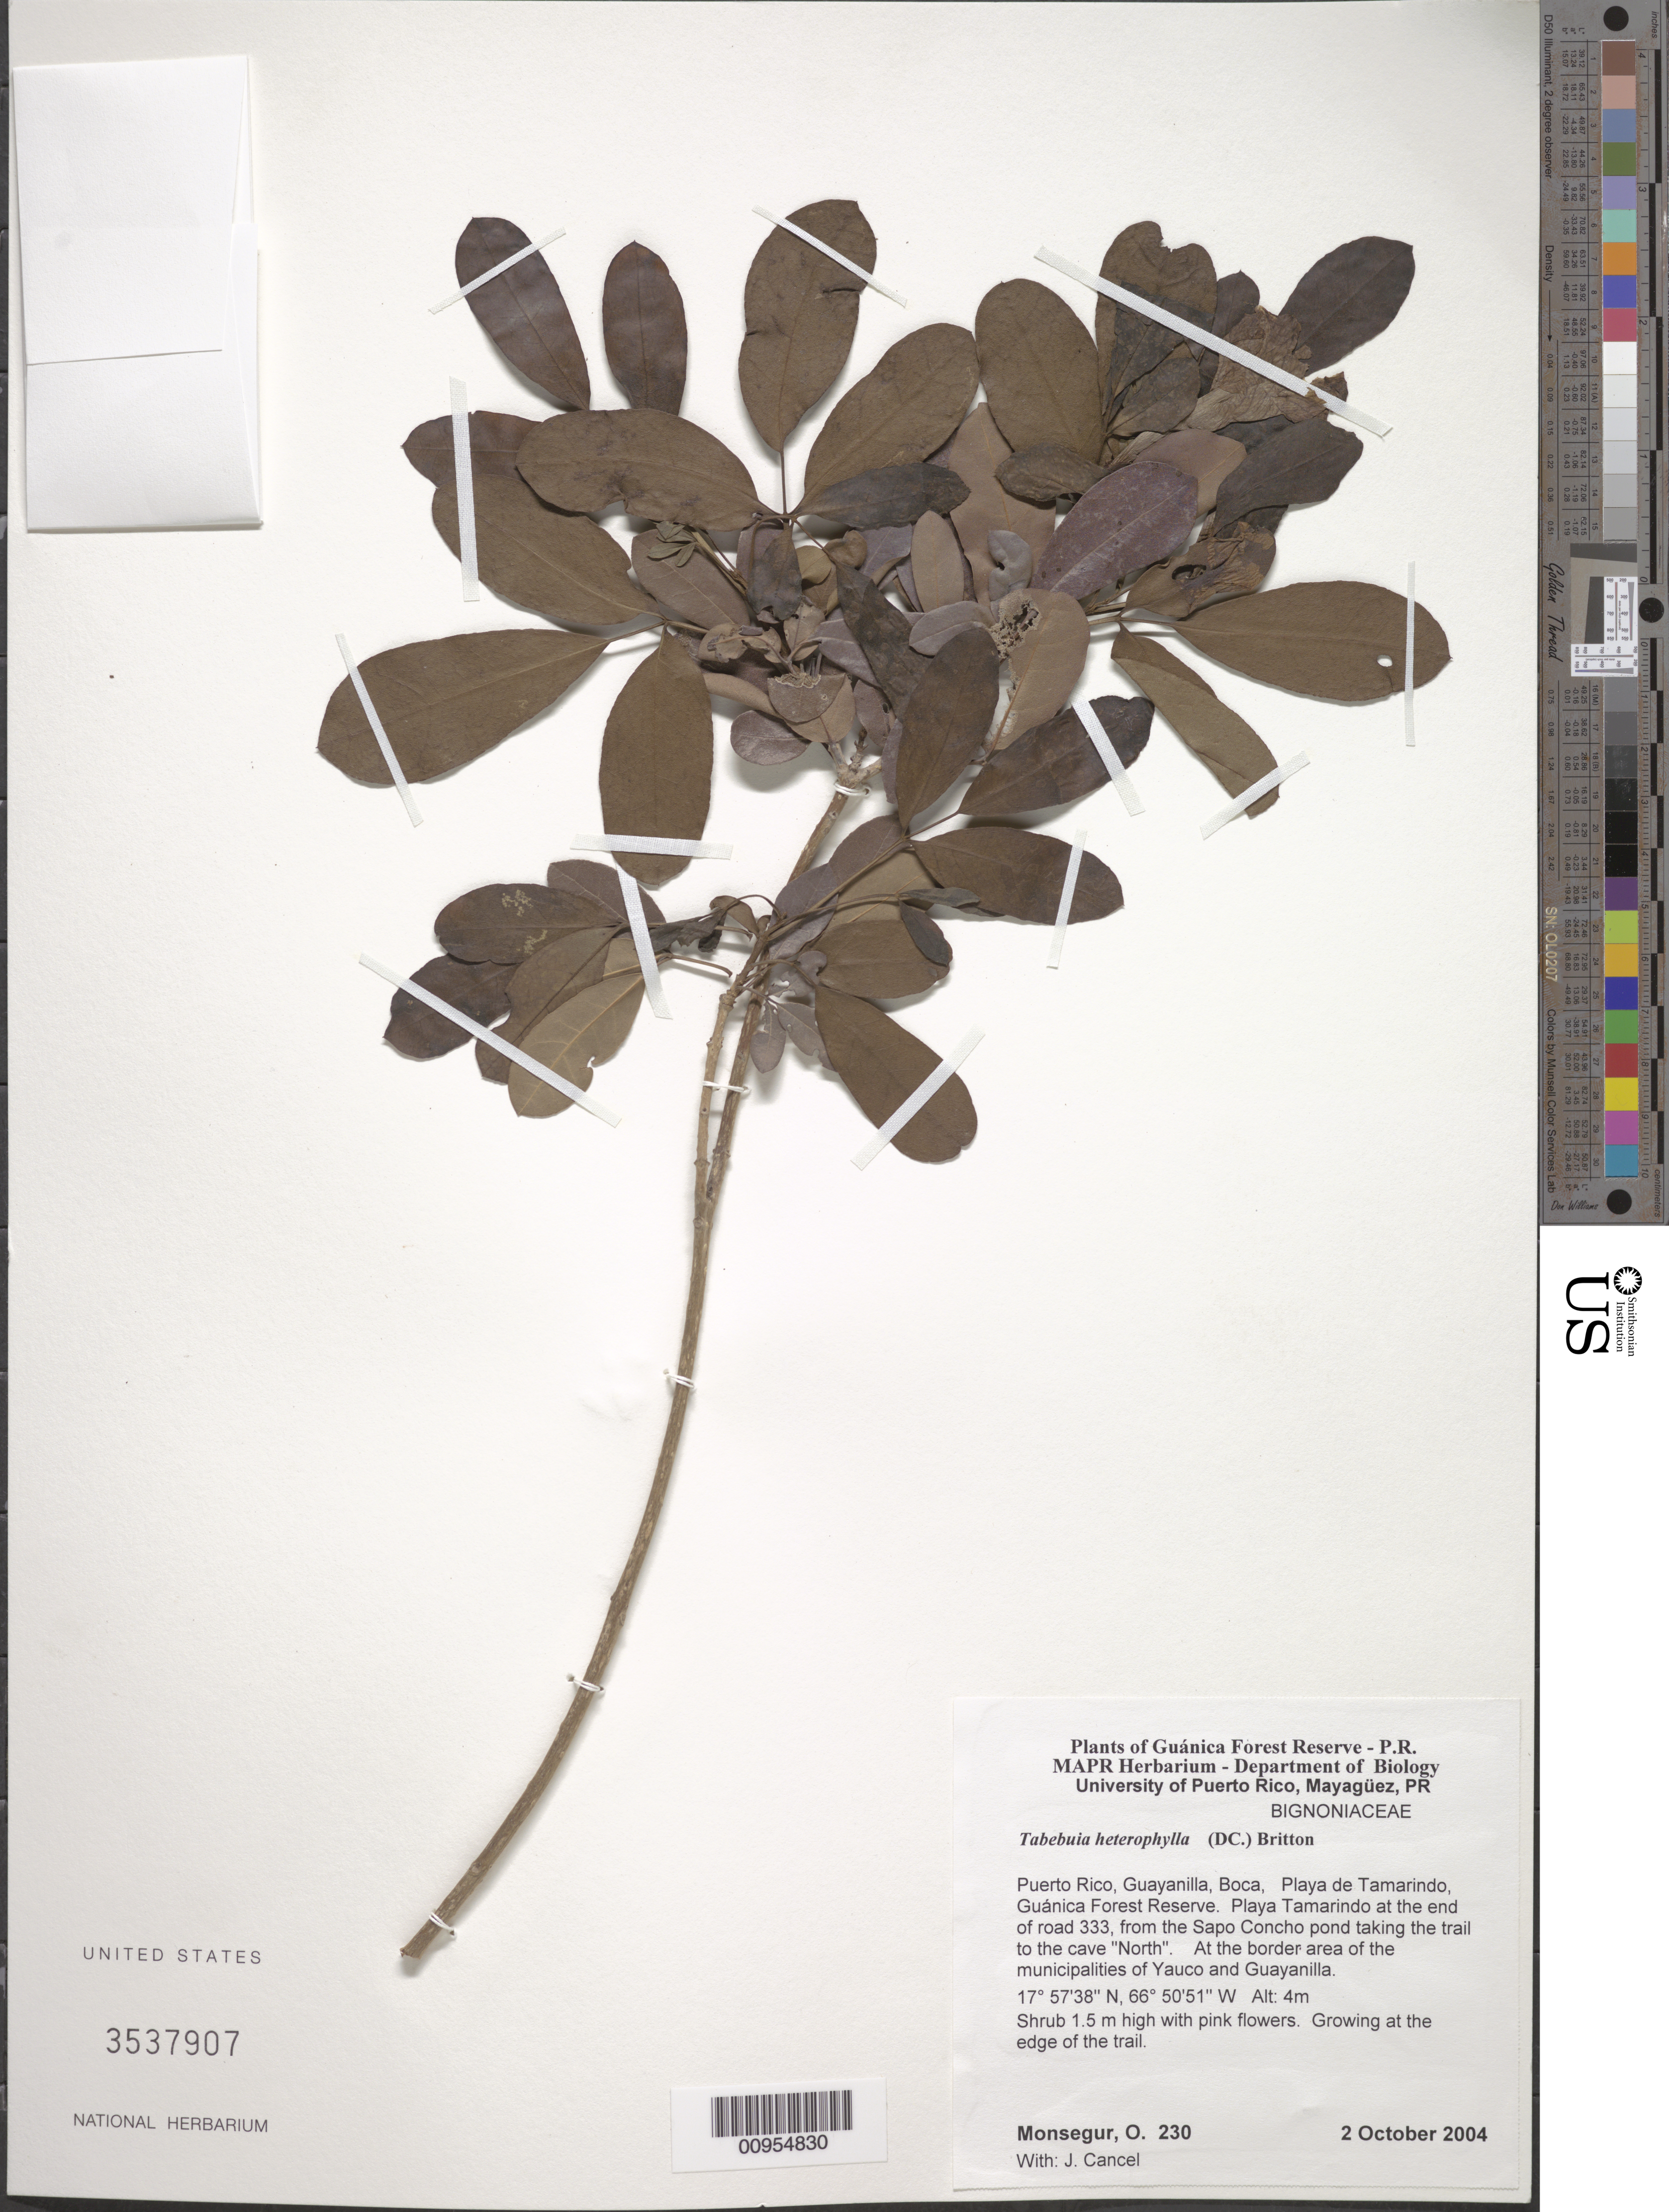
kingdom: Plantae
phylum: Tracheophyta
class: Magnoliopsida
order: Lamiales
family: Bignoniaceae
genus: Tabebuia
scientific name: Tabebuia heterophylla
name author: (DC.) Britton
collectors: O. Monsegur & J. Cancel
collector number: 230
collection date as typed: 02 Oct 2004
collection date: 2004-10-02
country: Puerto Rico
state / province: Guayanilla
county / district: Boca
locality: Guánica Forest Reserve. Playa Tamarindo at the end of road 333, from the Sapo Concho pond taking the trail to the cave "North". At the border area of the municipalities of Yauco and Guayanilla.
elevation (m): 4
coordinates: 17.57375, 66.5051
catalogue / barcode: US 3537907